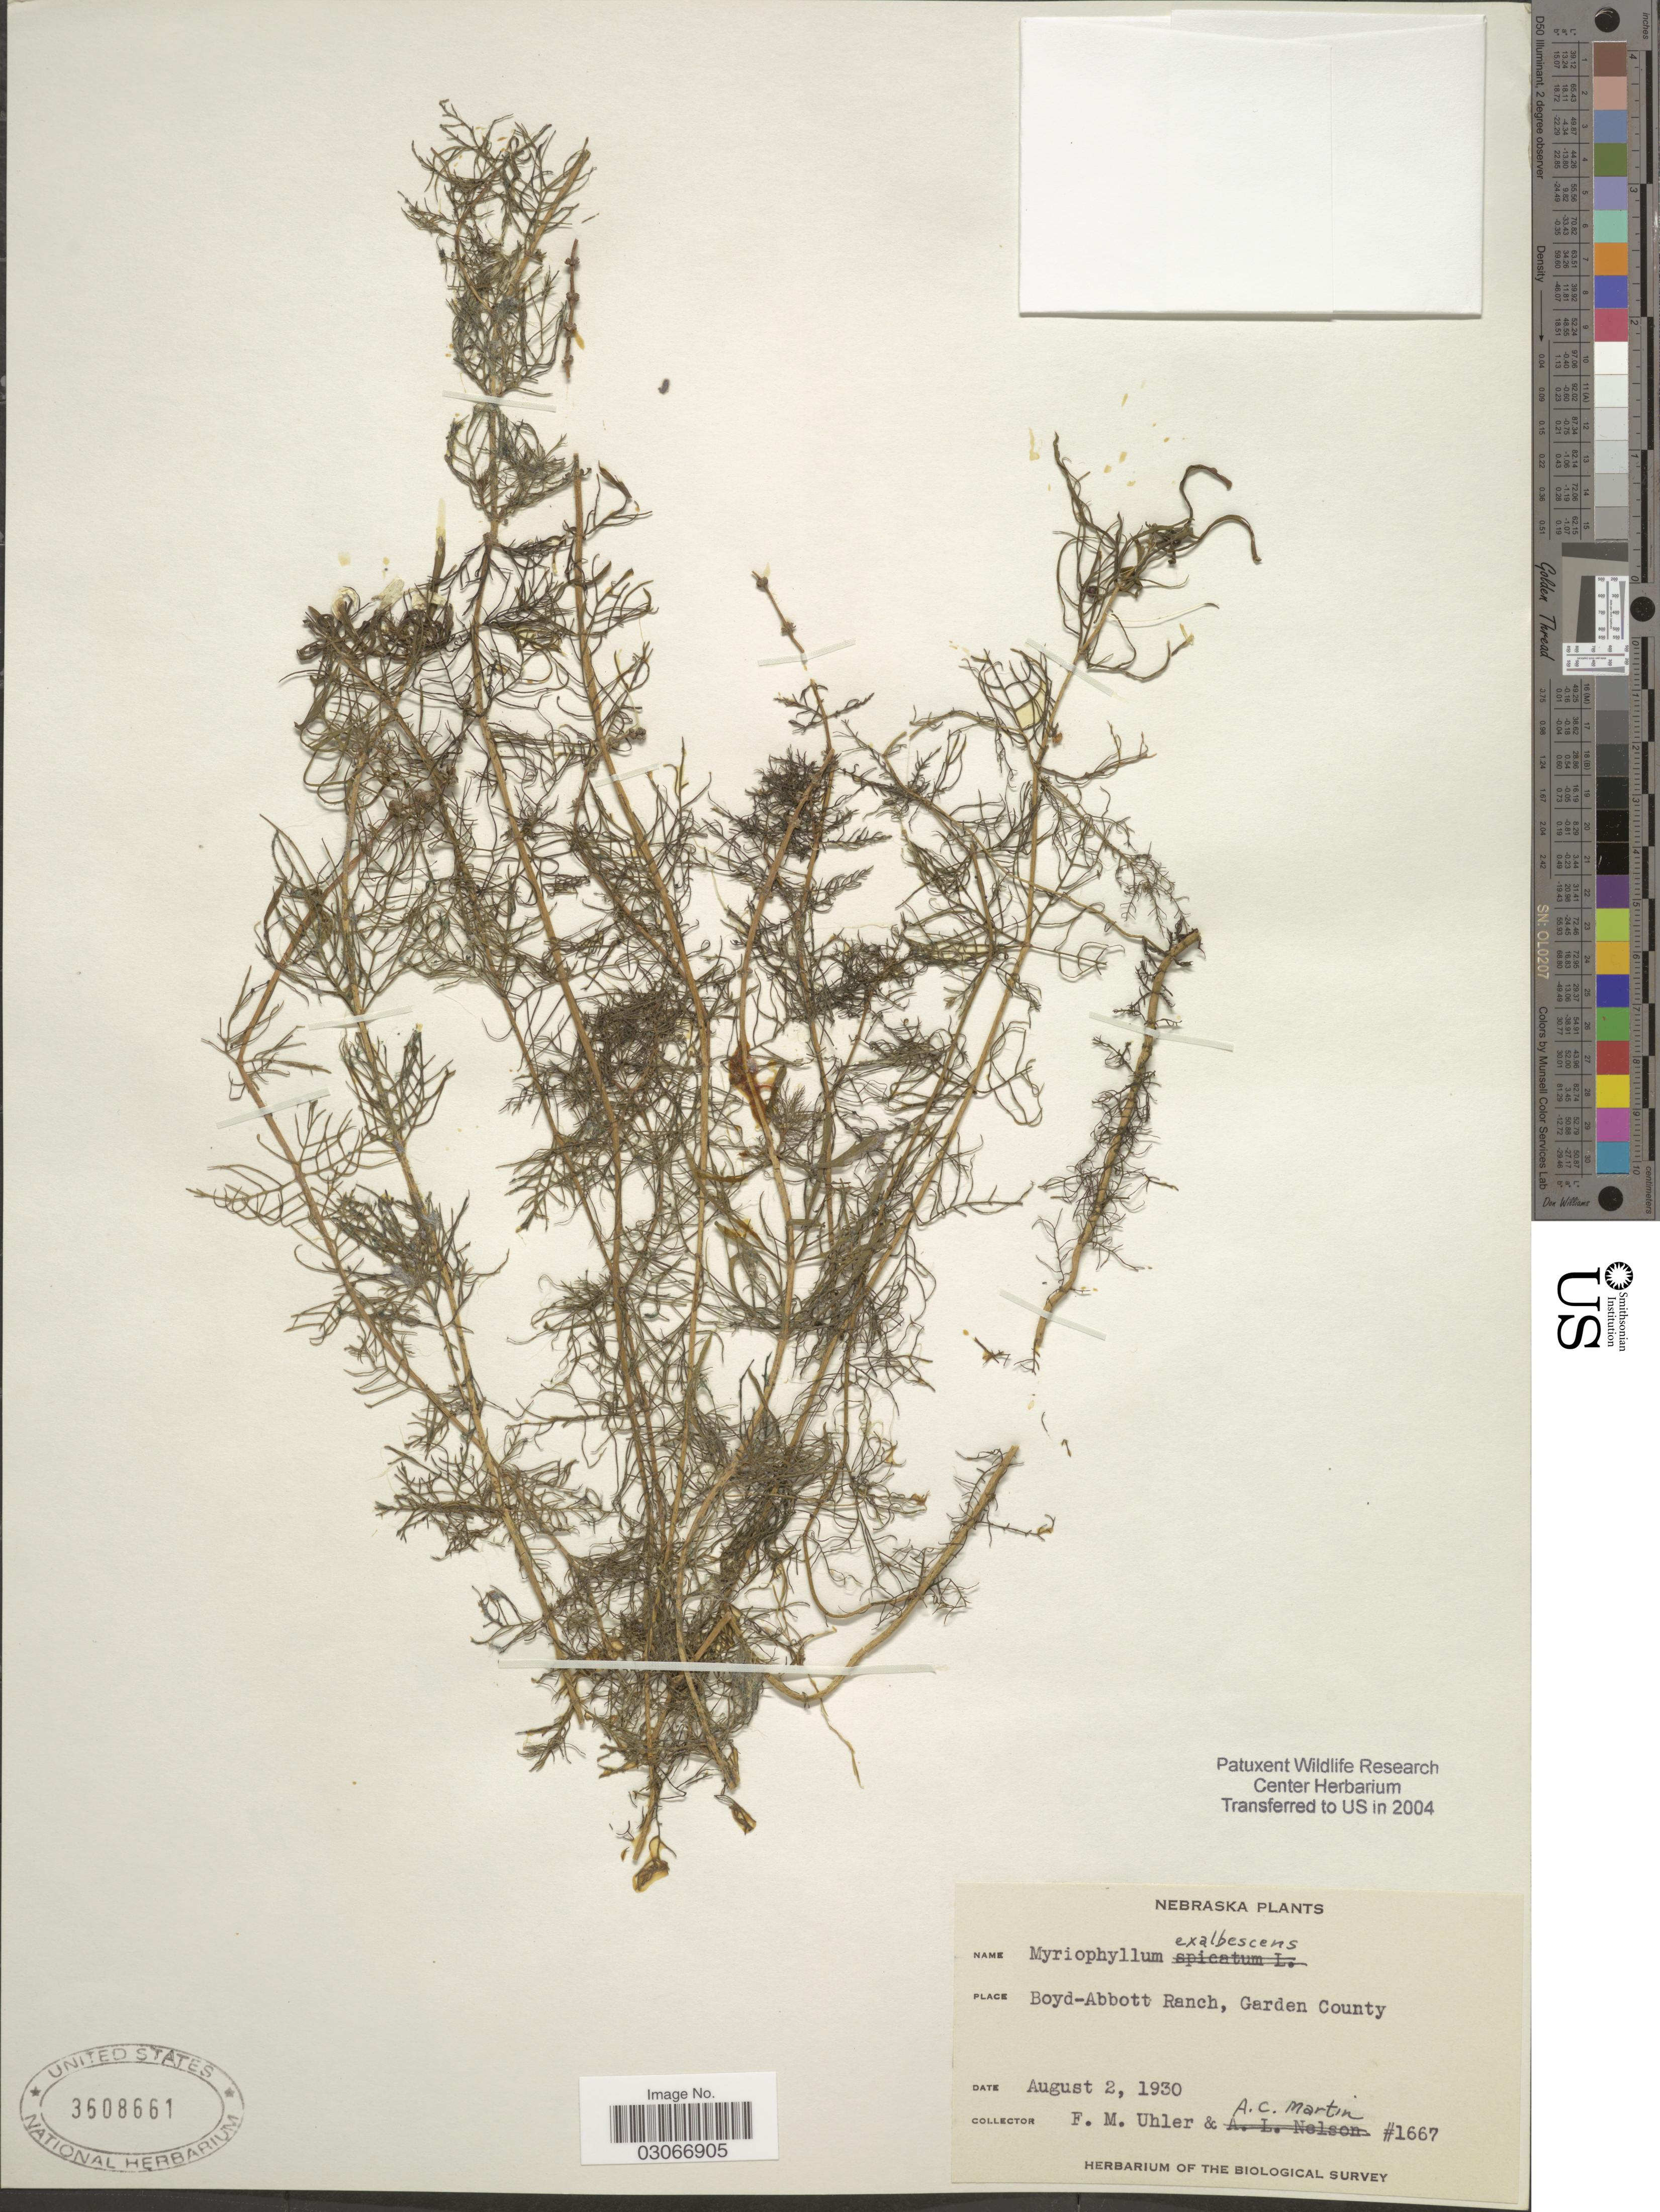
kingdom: Plantae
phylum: Tracheophyta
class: Magnoliopsida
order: Saxifragales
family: Haloragaceae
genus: Myriophyllum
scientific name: Myriophyllum exalbescens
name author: Fernald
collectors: F. M. Uhler & A. C. Martin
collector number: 1667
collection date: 1930-08-02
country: United States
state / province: Nebraska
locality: Boyd-Abbott Ranch, Garden County.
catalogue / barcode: US 3608661